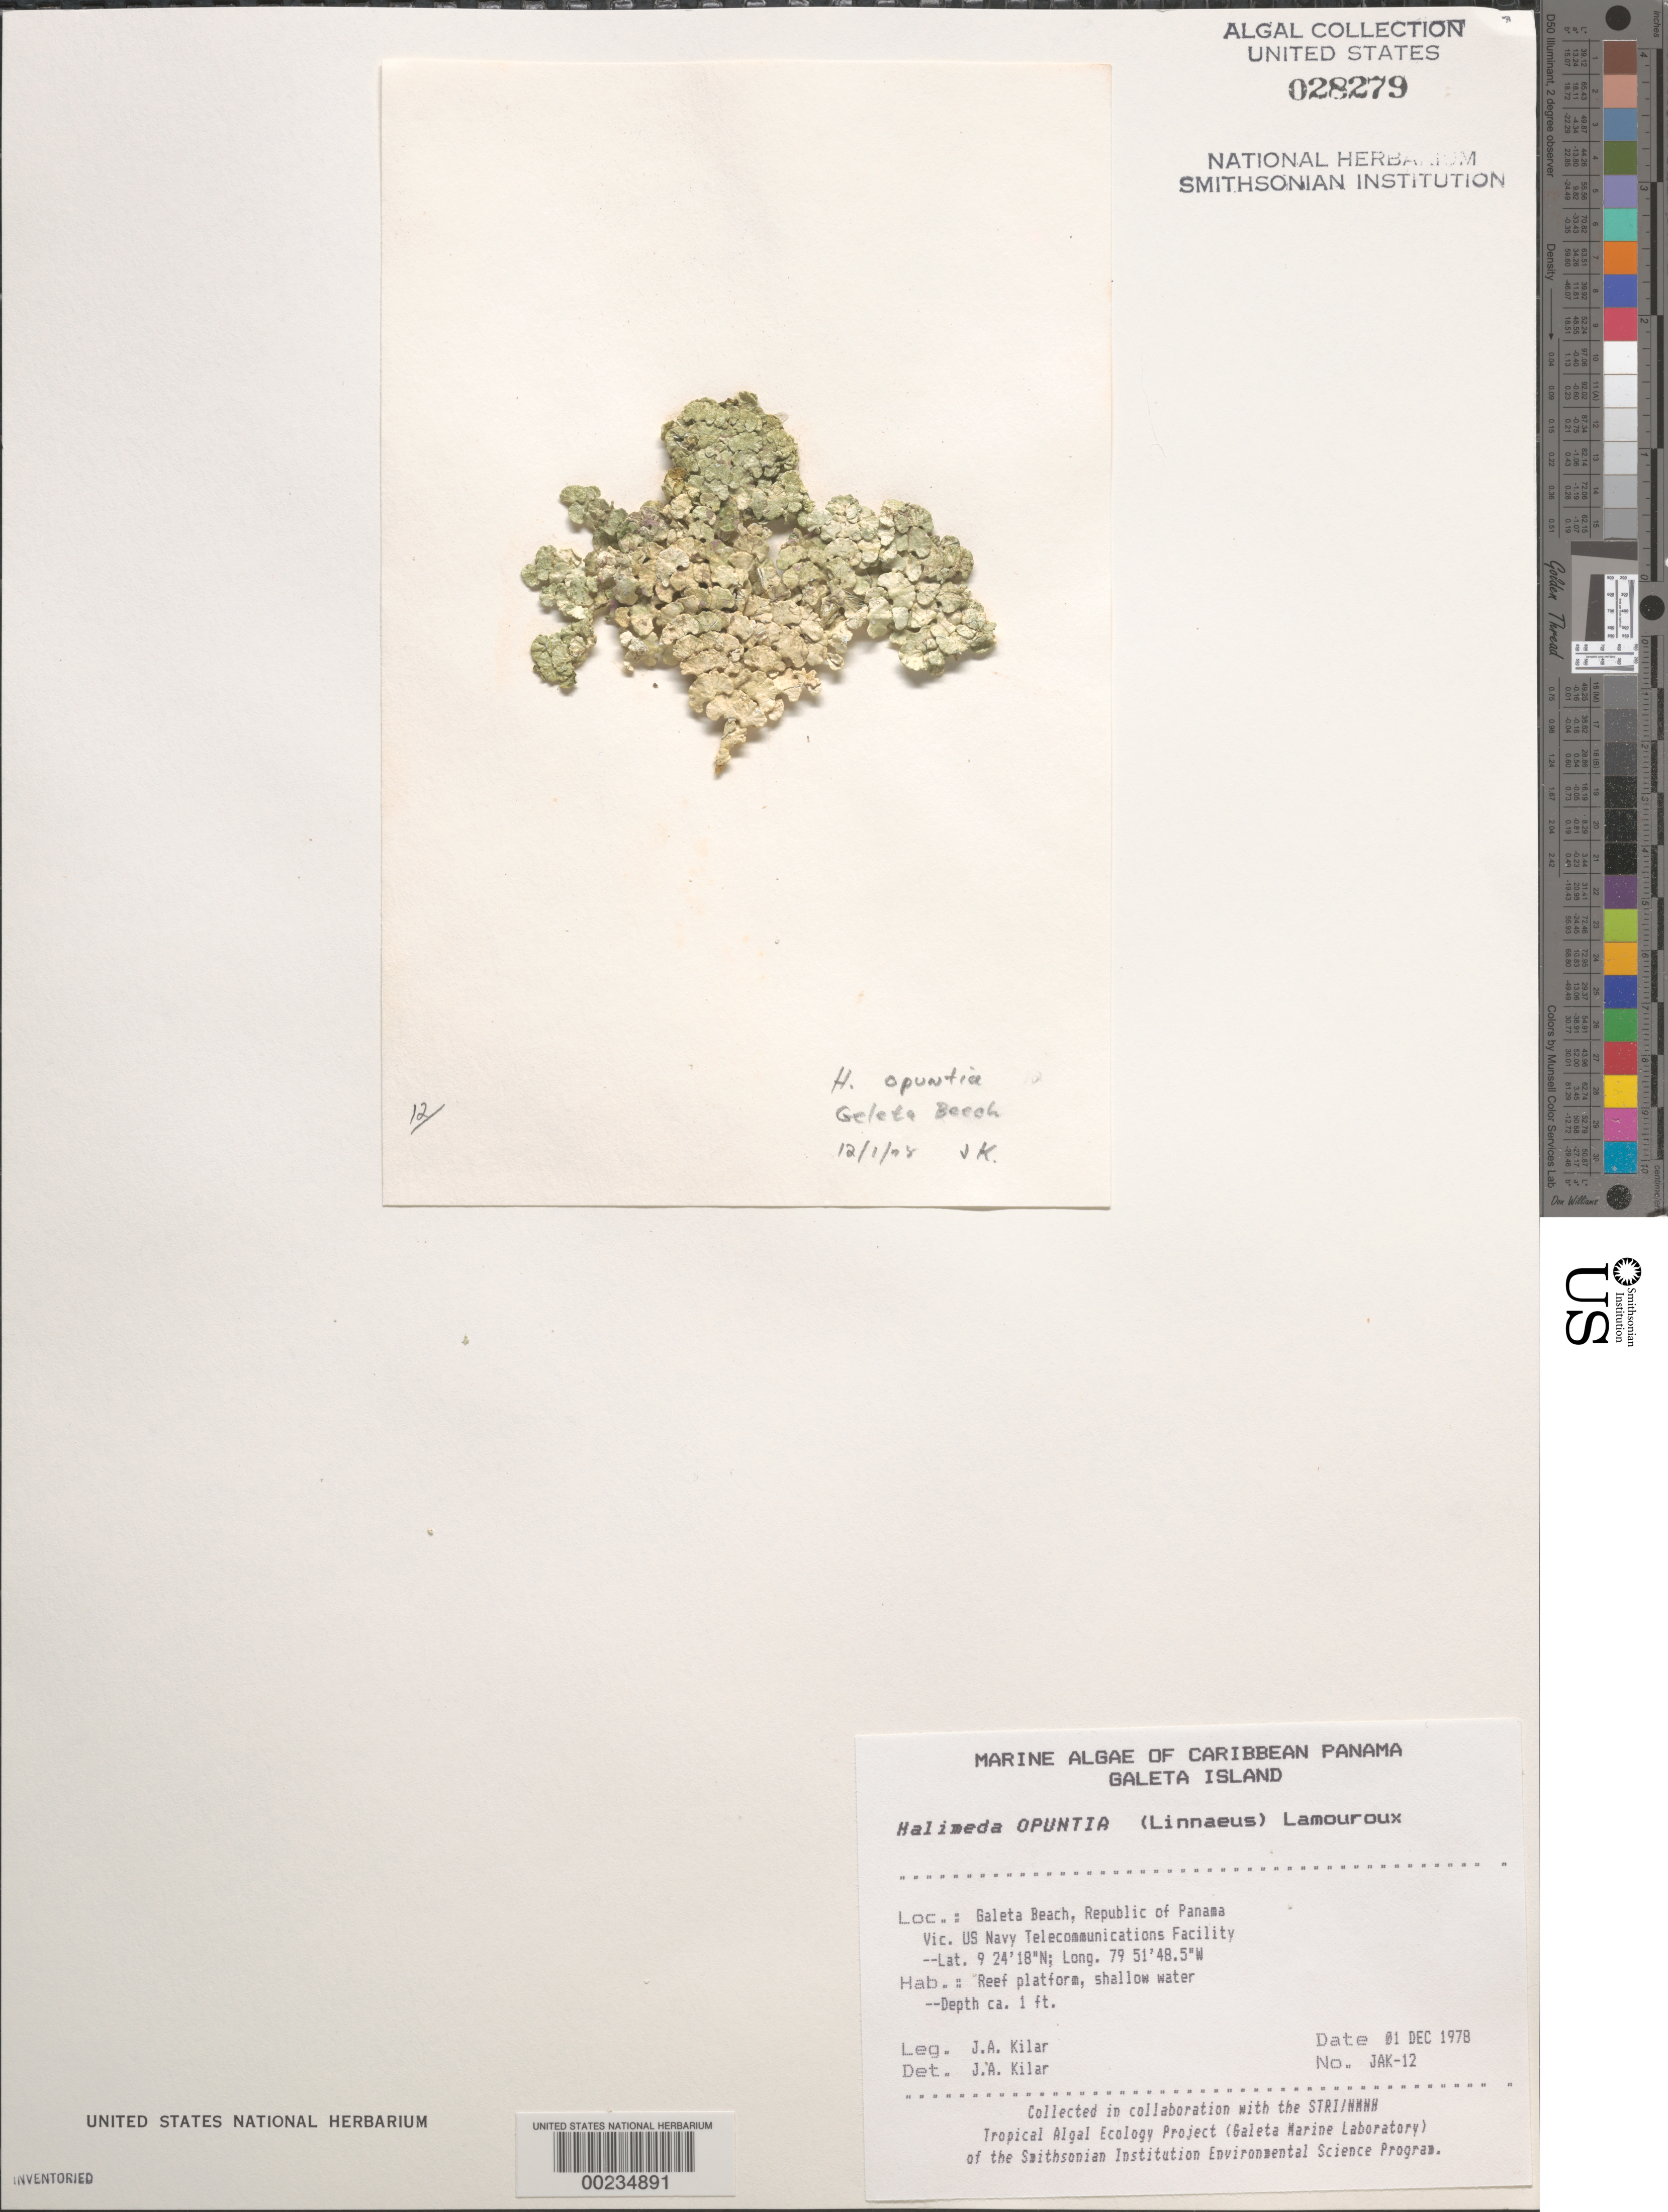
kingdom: Plantae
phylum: Chlorophyta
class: Ulvophyceae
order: Bryopsidales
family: Halimedaceae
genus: Halimeda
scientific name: Halimeda opuntia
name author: (L.) J.V.Lamouroux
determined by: Kilar, J. A.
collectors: J. A. Kilar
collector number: JAK-12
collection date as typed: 01 Dec 1978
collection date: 1978-12-01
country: Panama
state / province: Colón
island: Galeta Island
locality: Galeta Beach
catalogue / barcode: US 28279